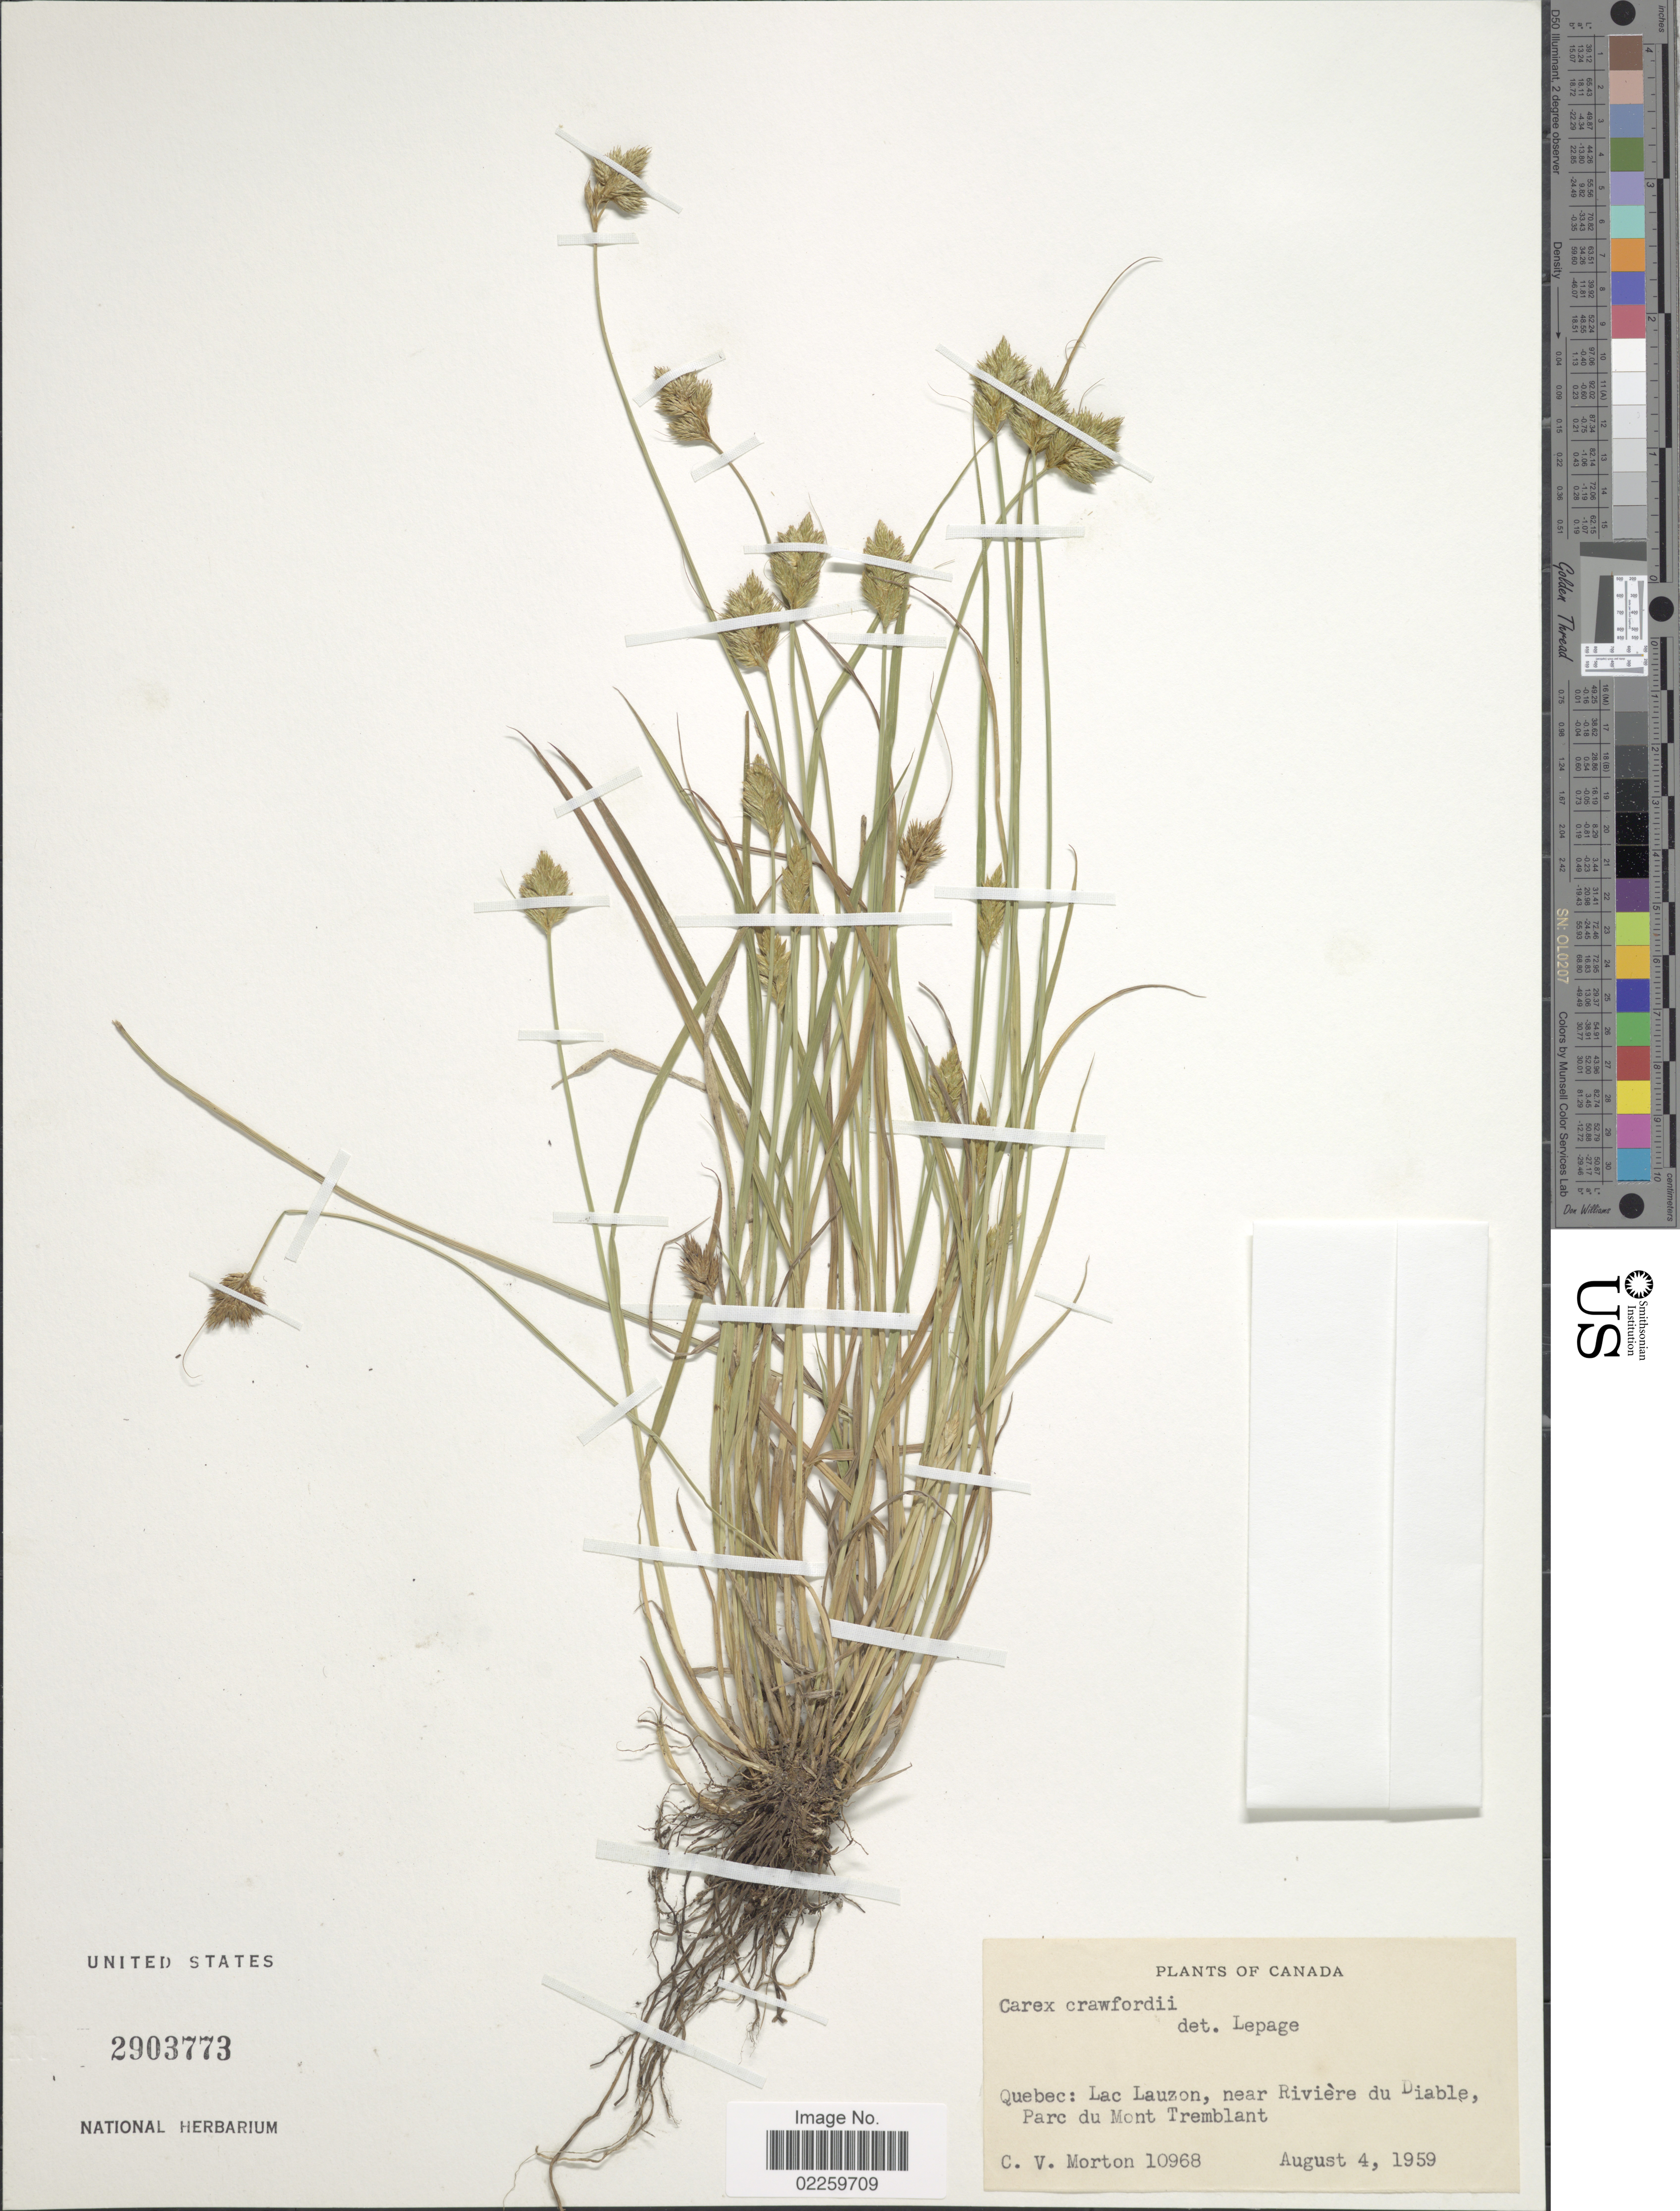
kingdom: Plantae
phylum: Tracheophyta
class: Liliopsida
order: Poales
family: Cyperaceae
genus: Carex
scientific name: Carex crawfordii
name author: Fernald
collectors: C. V. Morton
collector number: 10968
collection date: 1959-08-04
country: Canada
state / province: Quebec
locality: Lac Lauzon, near Riviere du Diable, Parc du Mont Tremblant.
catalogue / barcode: US 2903773